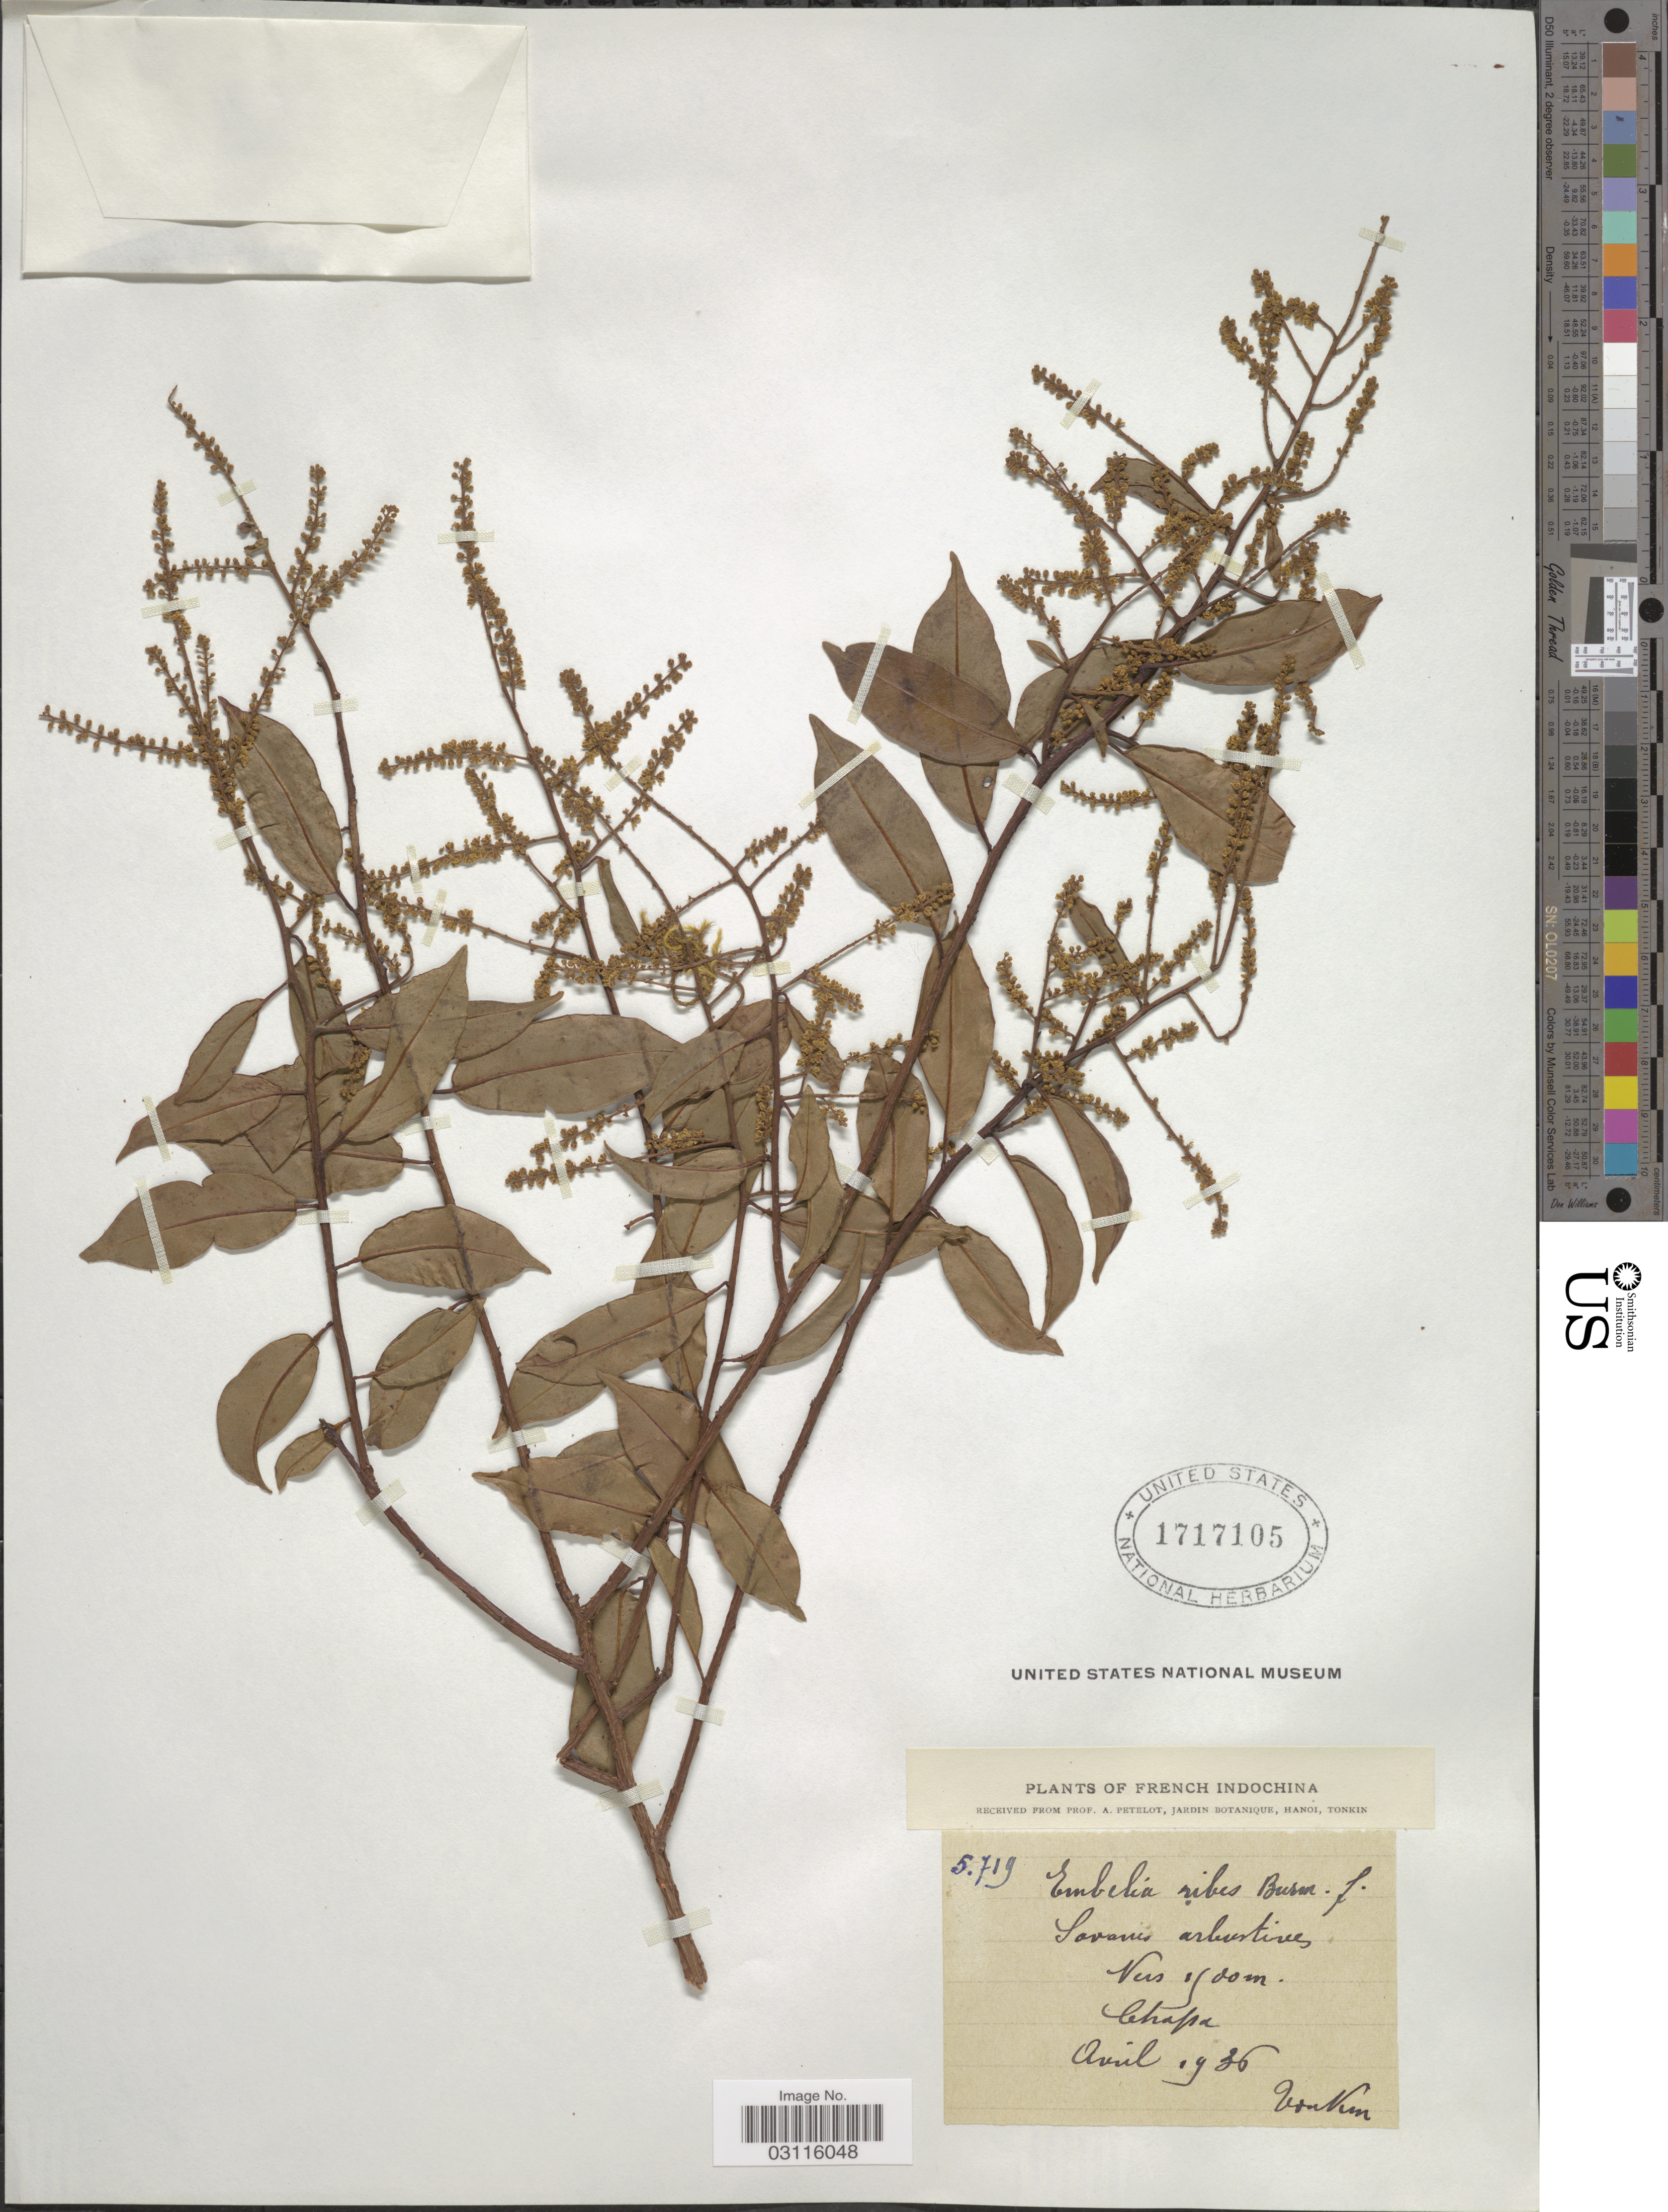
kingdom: Plantae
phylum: Tracheophyta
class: Magnoliopsida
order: Ericales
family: Primulaceae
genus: Embelia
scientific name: Embelia ribes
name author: Burm. f.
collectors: A. Petelot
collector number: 5719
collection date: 1936-04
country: Vietnam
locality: French Indochina, Chapa.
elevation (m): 1500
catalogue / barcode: US 1717105